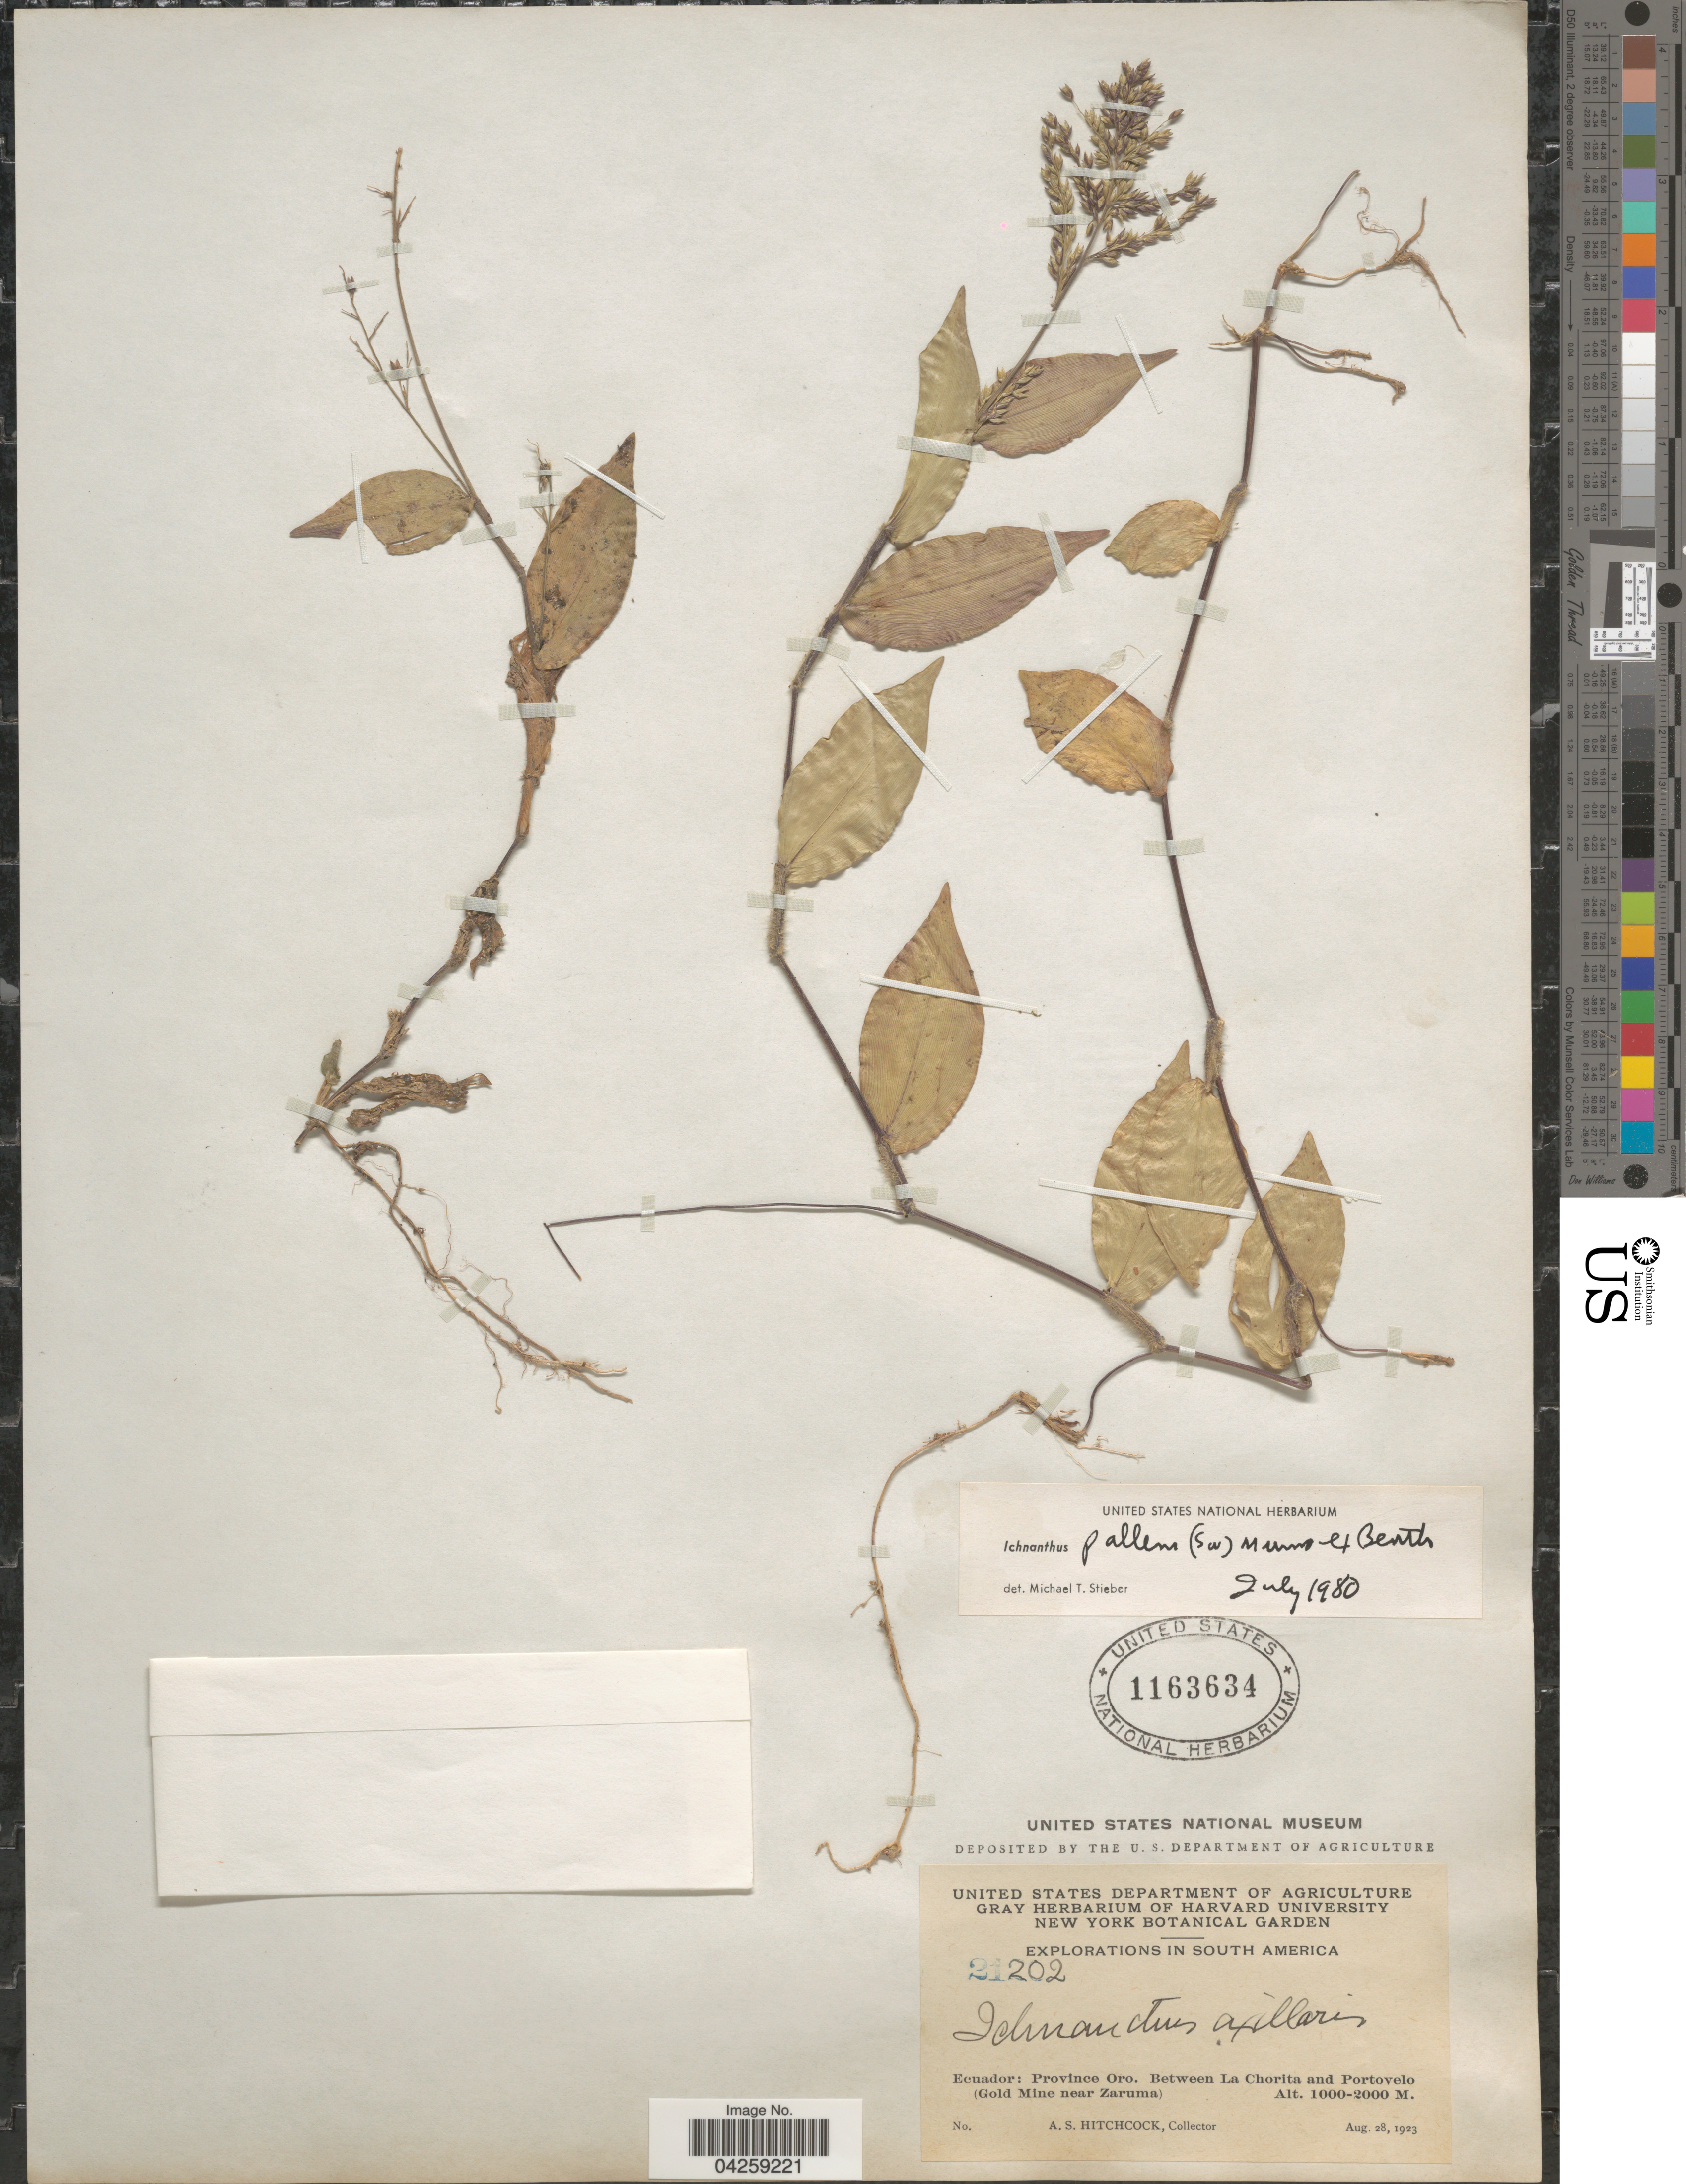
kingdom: Plantae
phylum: Tracheophyta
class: Liliopsida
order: Poales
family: Poaceae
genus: Ichnanthus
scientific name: Ichnanthus pallens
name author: (Sw.) Munro ex Benth.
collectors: A. S. Hitchcock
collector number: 21202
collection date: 1923-08-28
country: Ecuador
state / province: El Oro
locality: Explorations in South America. Province Oro. Between La Chorita and Portovelo (Gold Mine near Zaruma).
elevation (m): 1000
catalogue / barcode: US 1163634